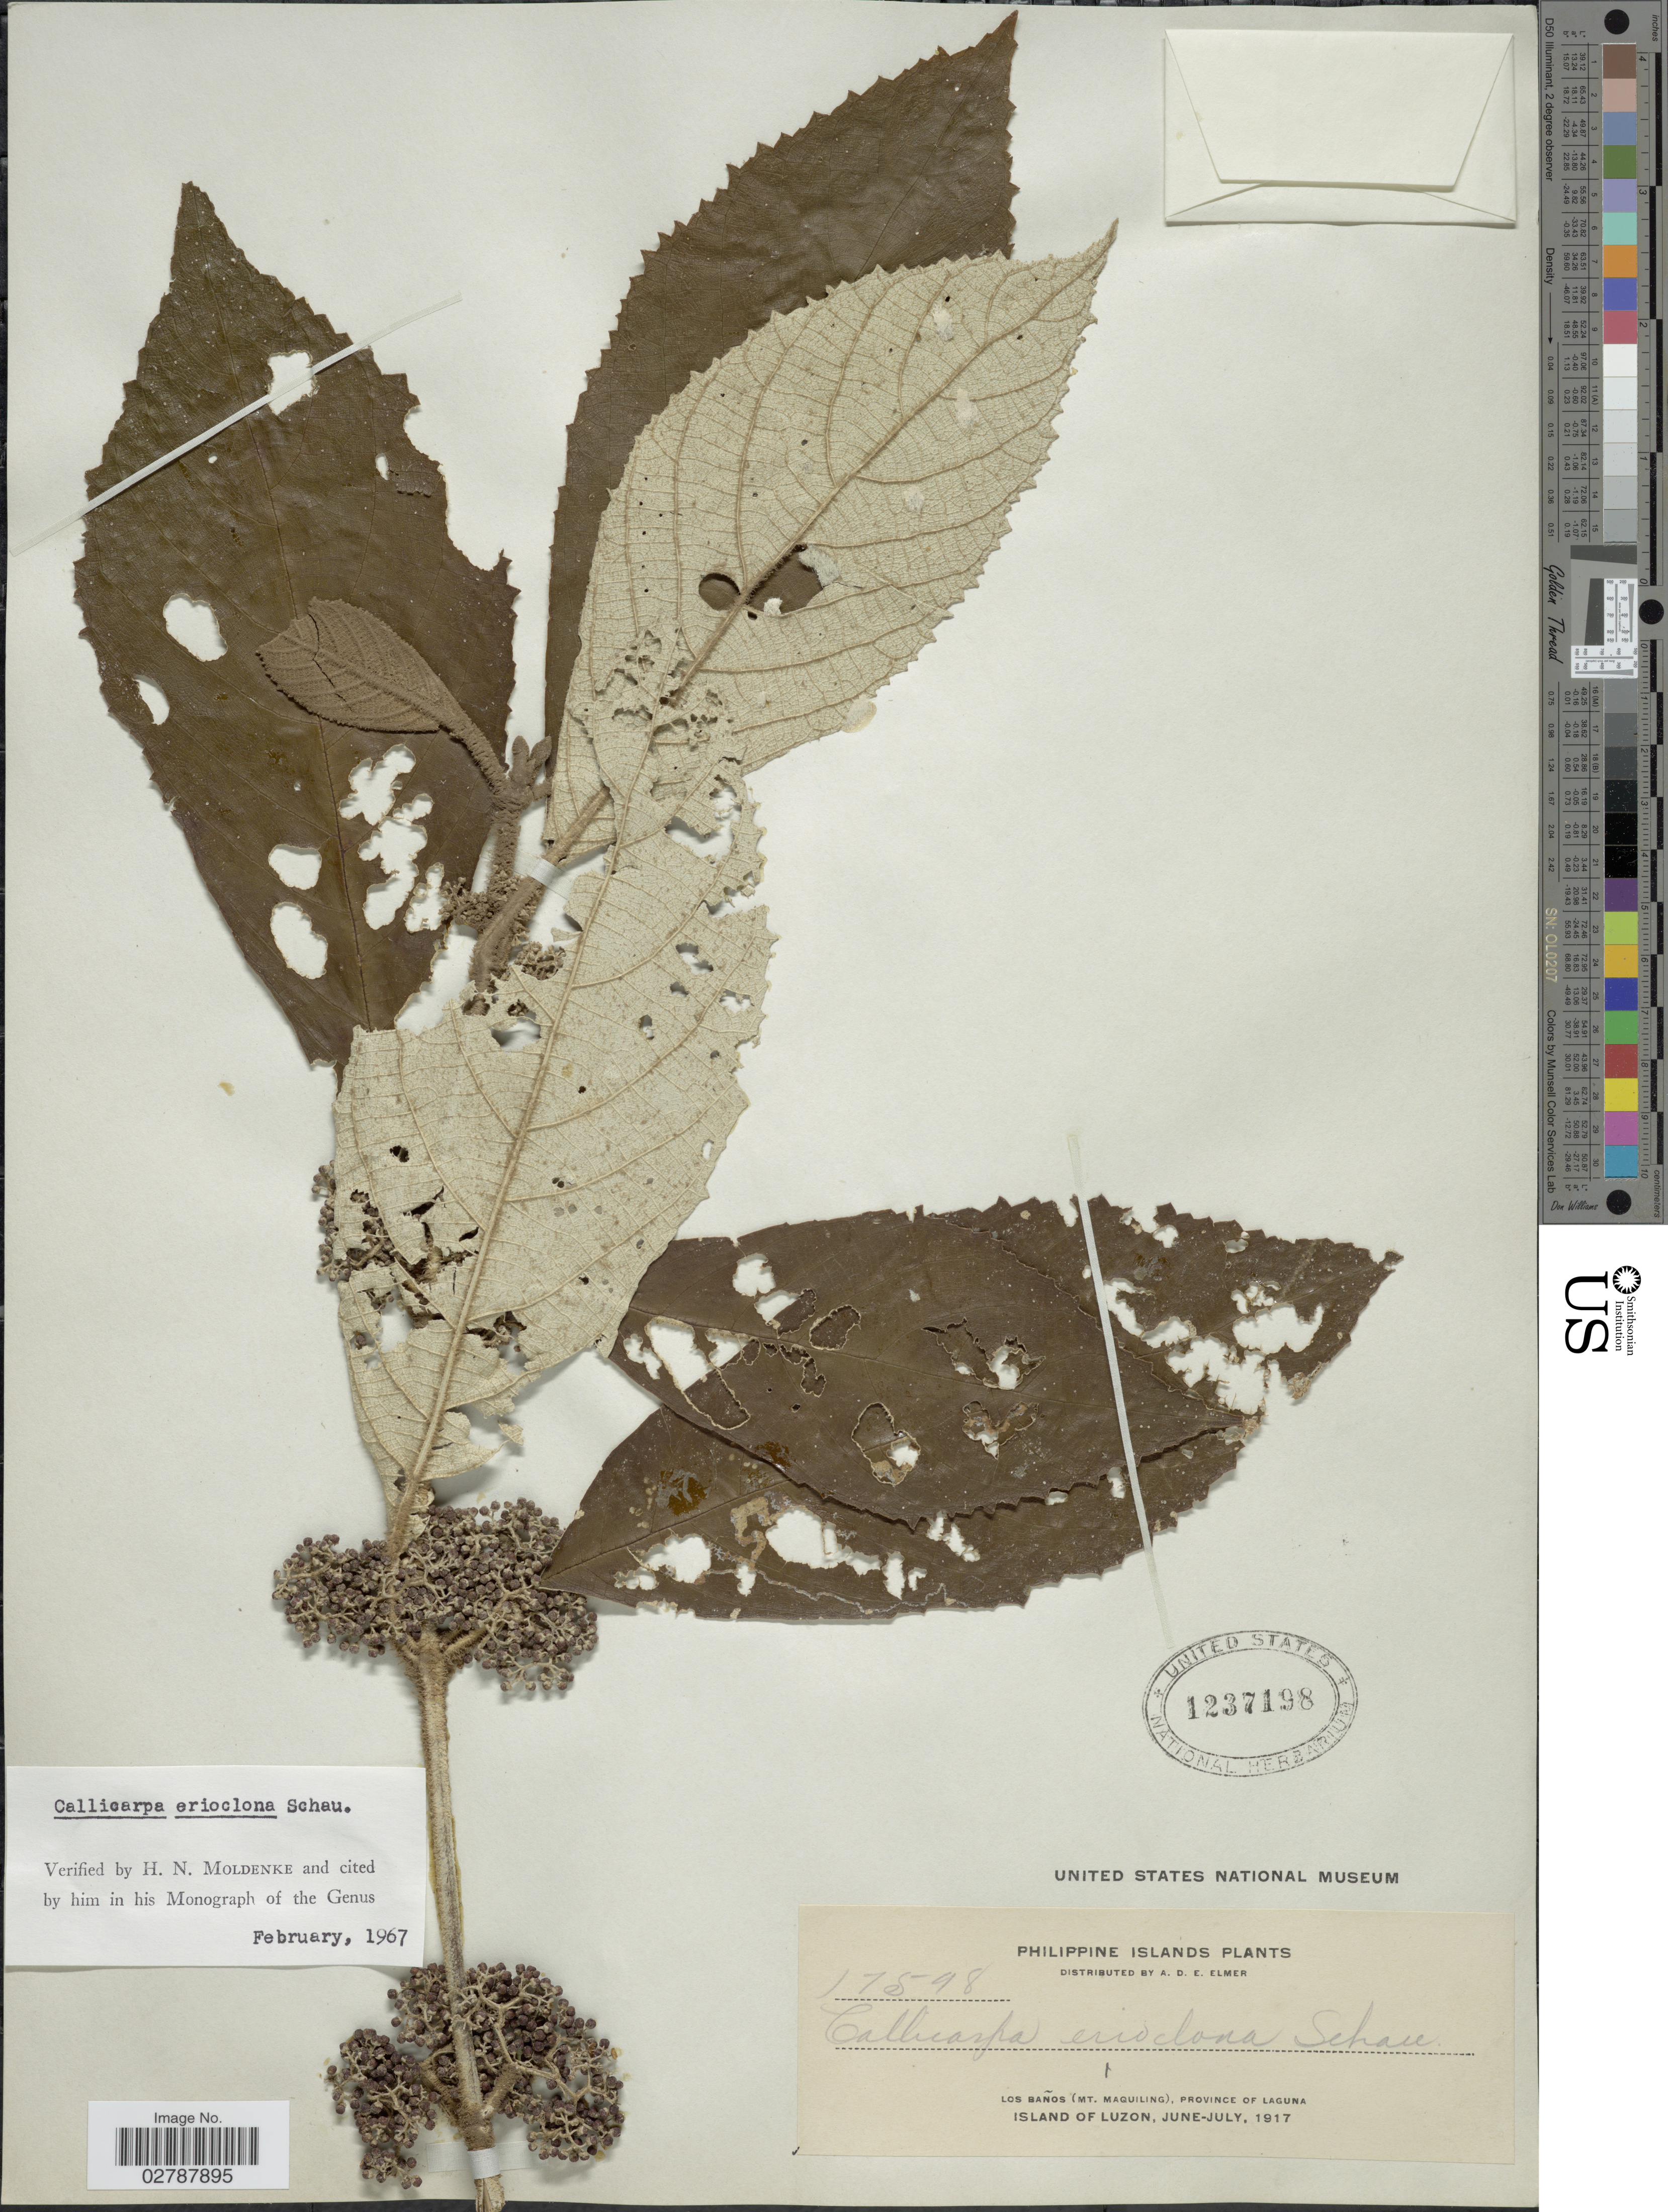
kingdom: Plantae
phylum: Tracheophyta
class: Magnoliopsida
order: Lamiales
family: Lamiaceae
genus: Callicarpa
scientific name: Callicarpa erioclona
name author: Schauer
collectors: A. D. E. Elmer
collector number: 17598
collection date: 1917-06/1917-07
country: Philippines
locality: Philippine Islands. Los Baños (Mt. Maquiling), Province of Laguna. Island of Luzon.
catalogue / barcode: US 1237198